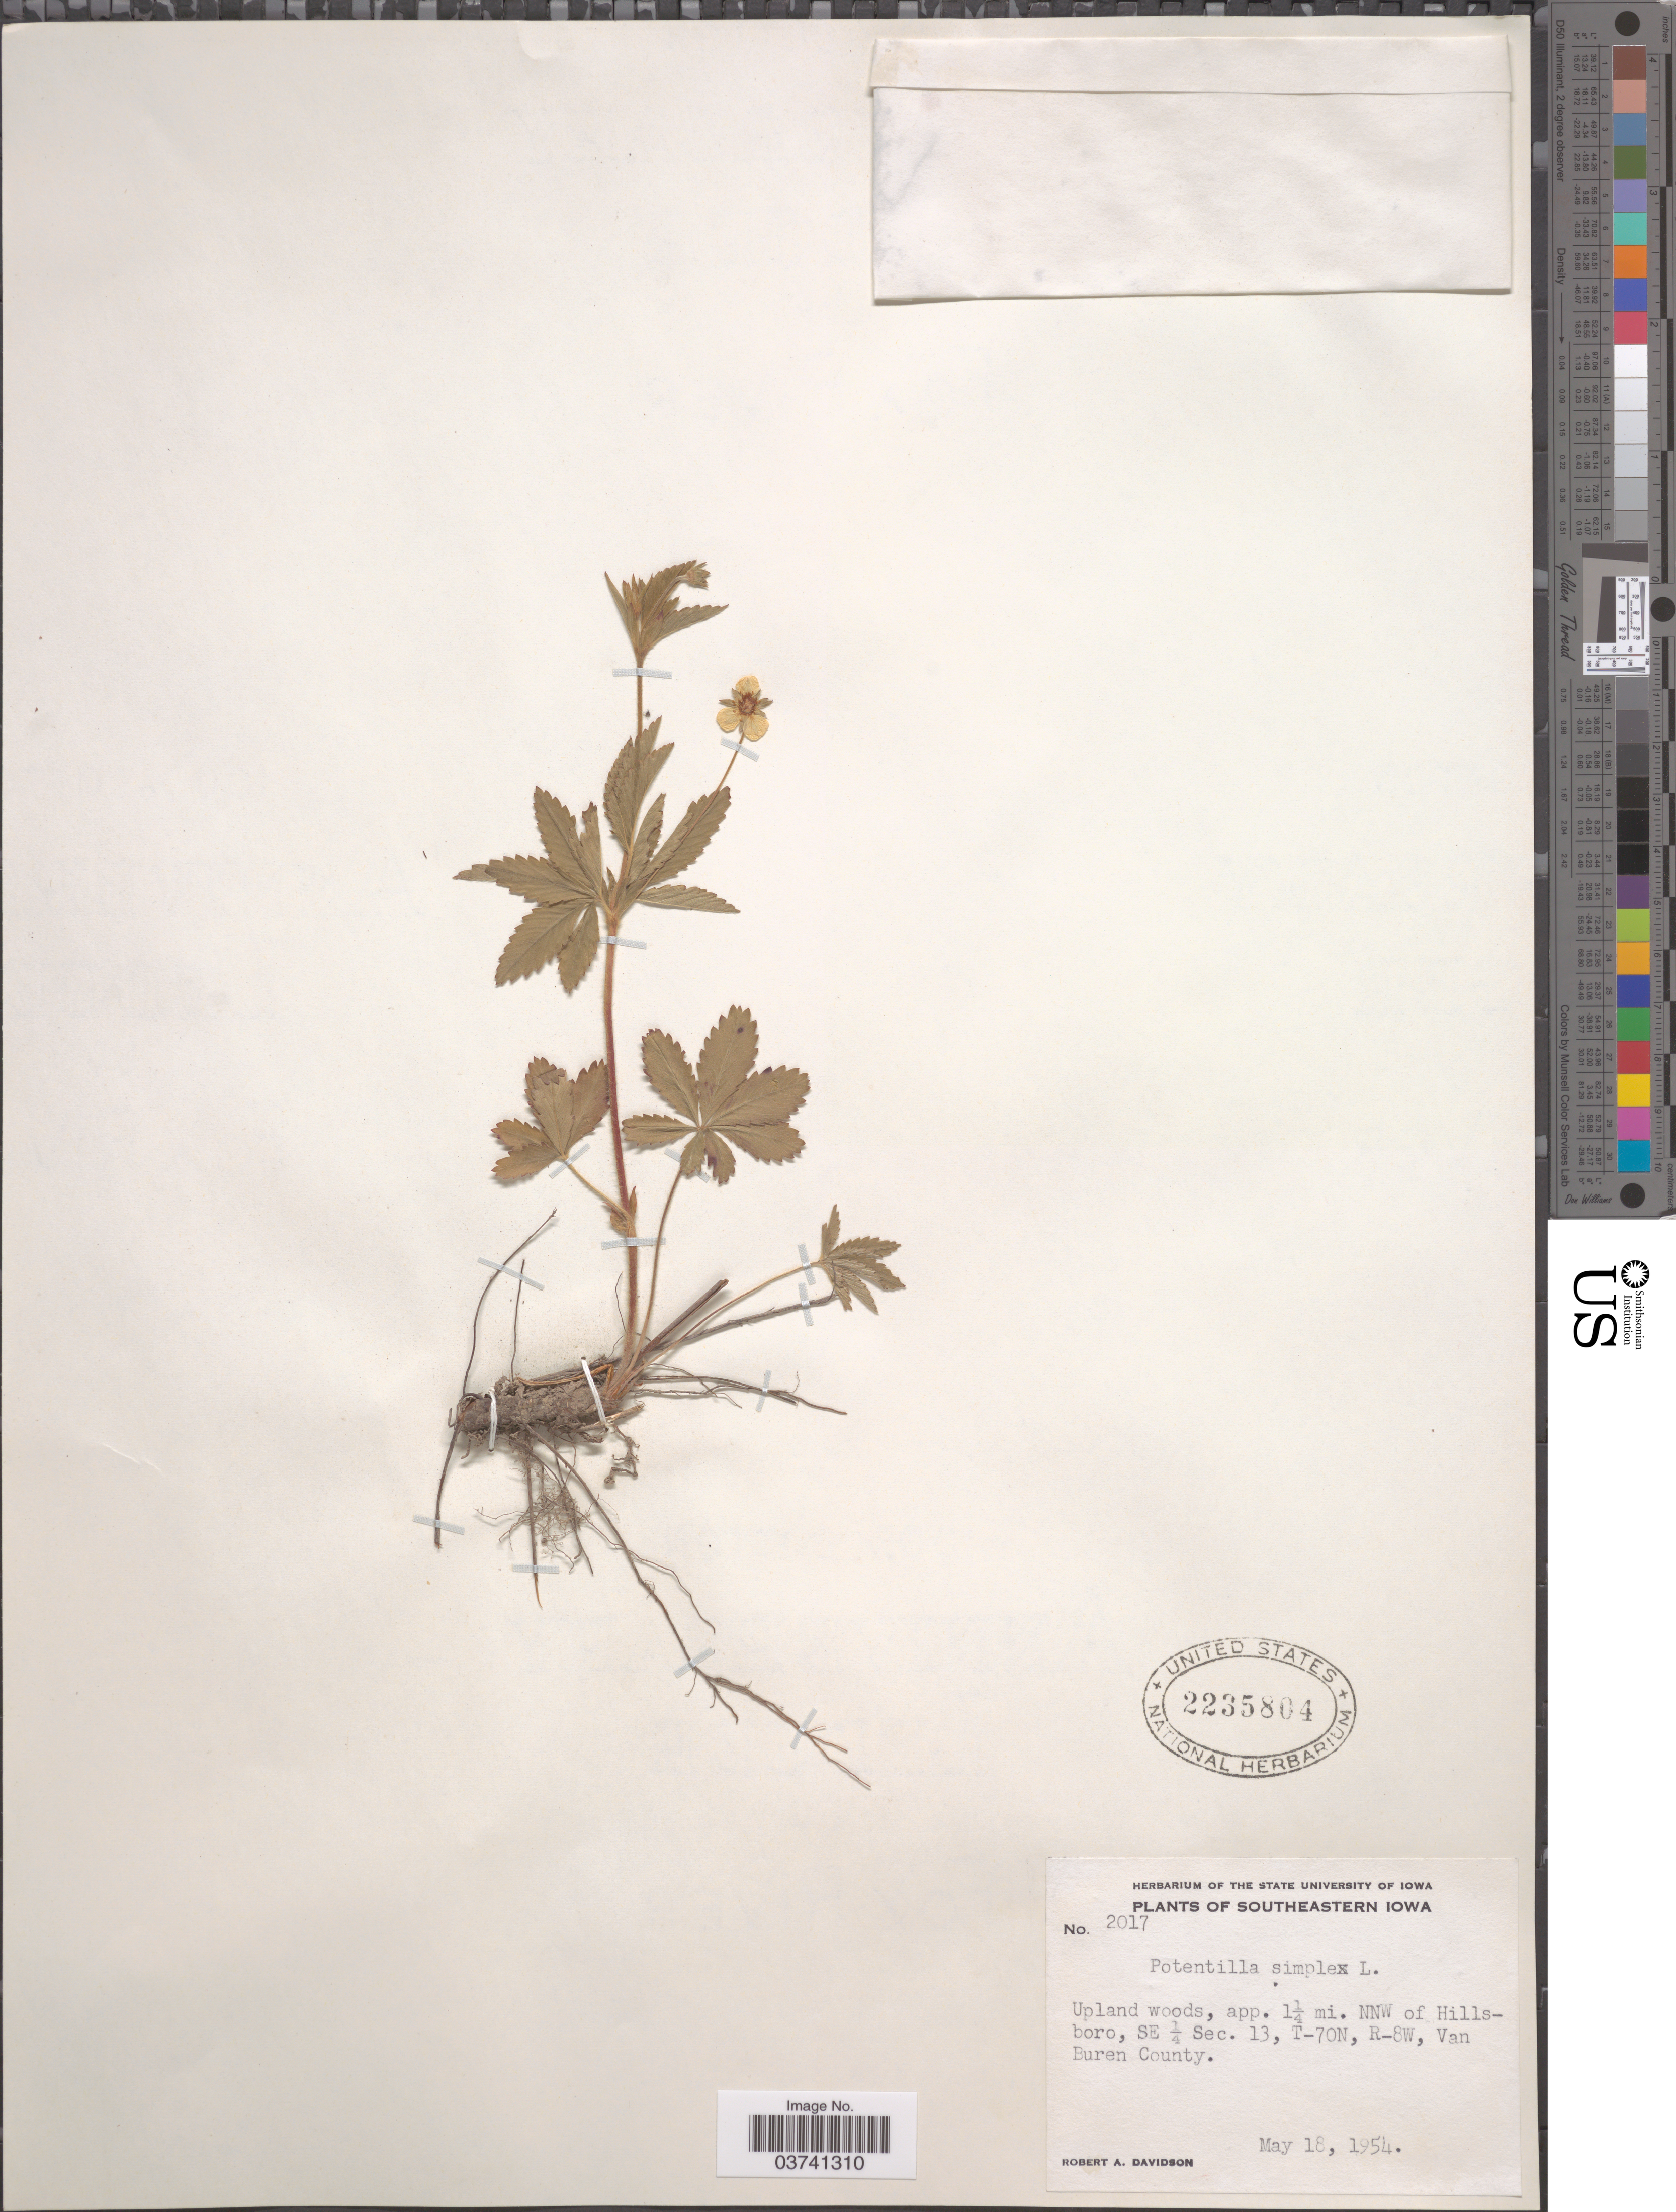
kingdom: Plantae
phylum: Tracheophyta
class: Magnoliopsida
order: Rosales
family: Rosaceae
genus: Potentilla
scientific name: Potentilla simplex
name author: Michx.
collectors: R. A. Davidson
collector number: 2017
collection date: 1954-05-18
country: United States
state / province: Iowa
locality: Southeastern Iowa. Upland woods, app. 1¼ mi. NNW. of Hillsboro, SE ¼ Sec. 13, T-70N, R-8W, Van Buren County.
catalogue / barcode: US 2235804